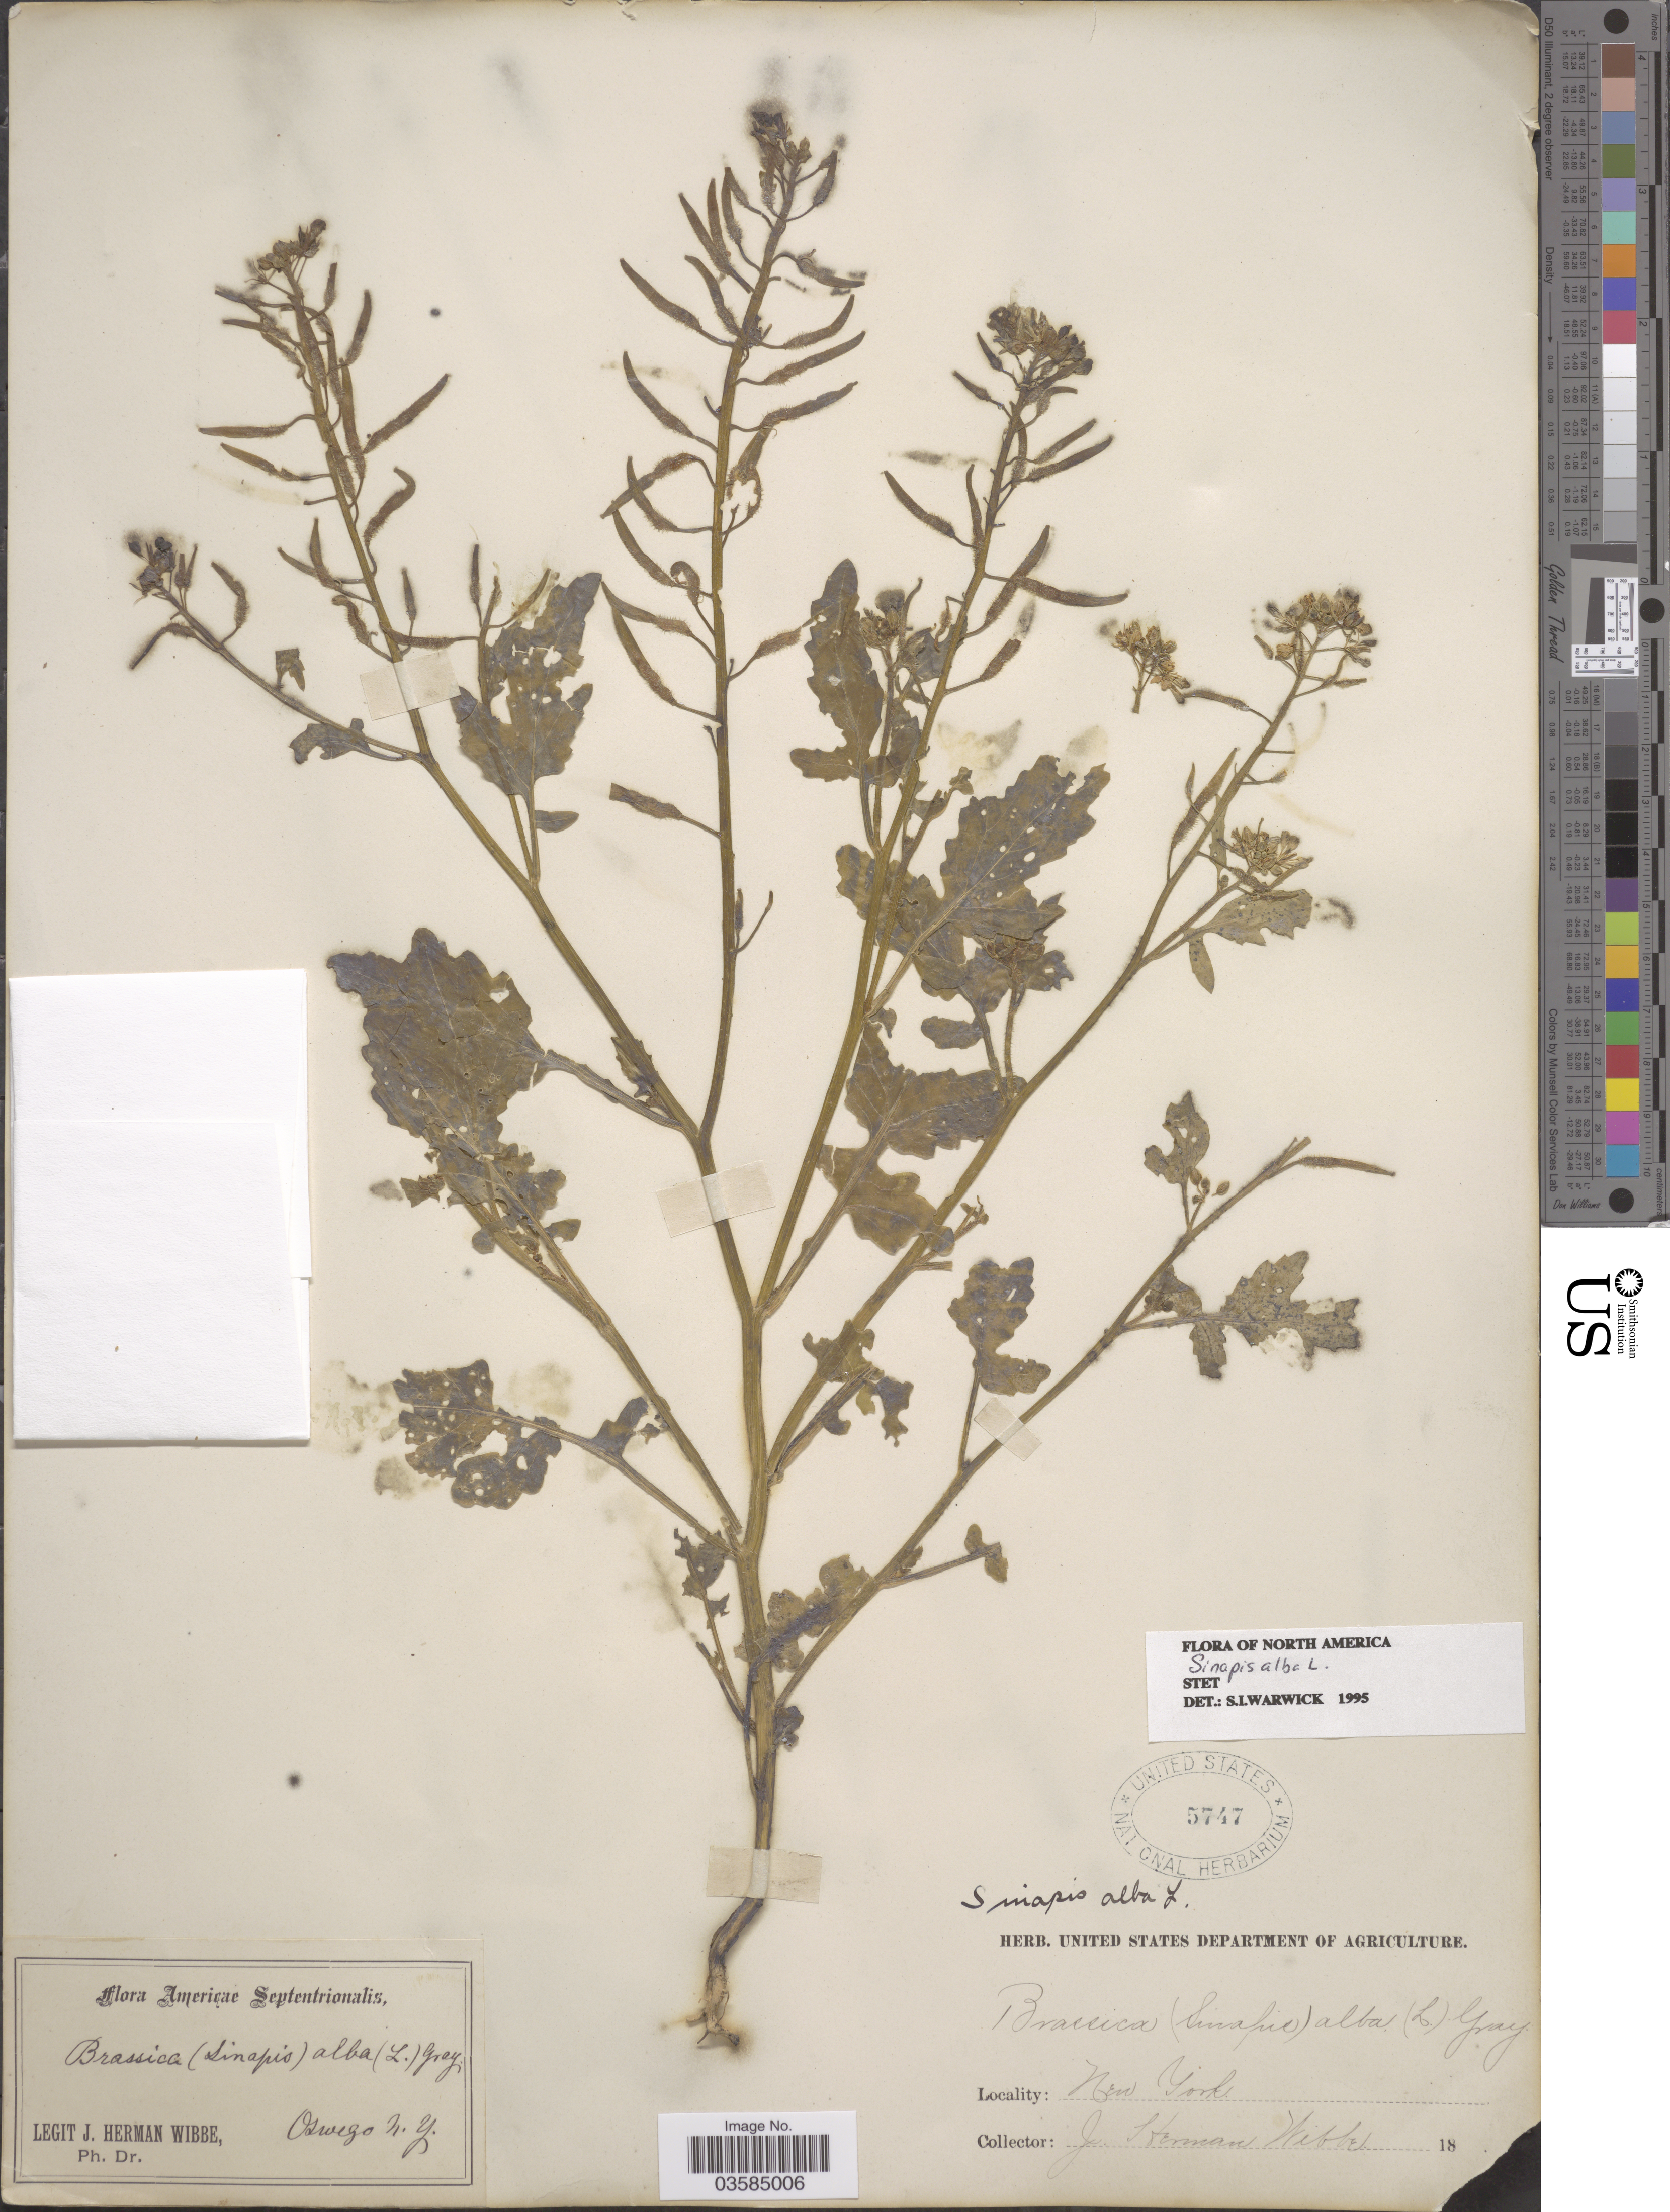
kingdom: Plantae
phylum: Tracheophyta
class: Magnoliopsida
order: Brassicales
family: Brassicaceae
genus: Brassica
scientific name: Brassica hirta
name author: Moench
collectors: J. Wibbe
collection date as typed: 18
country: United States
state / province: New York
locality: Americae Septentrionalis Oswego.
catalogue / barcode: US 5747